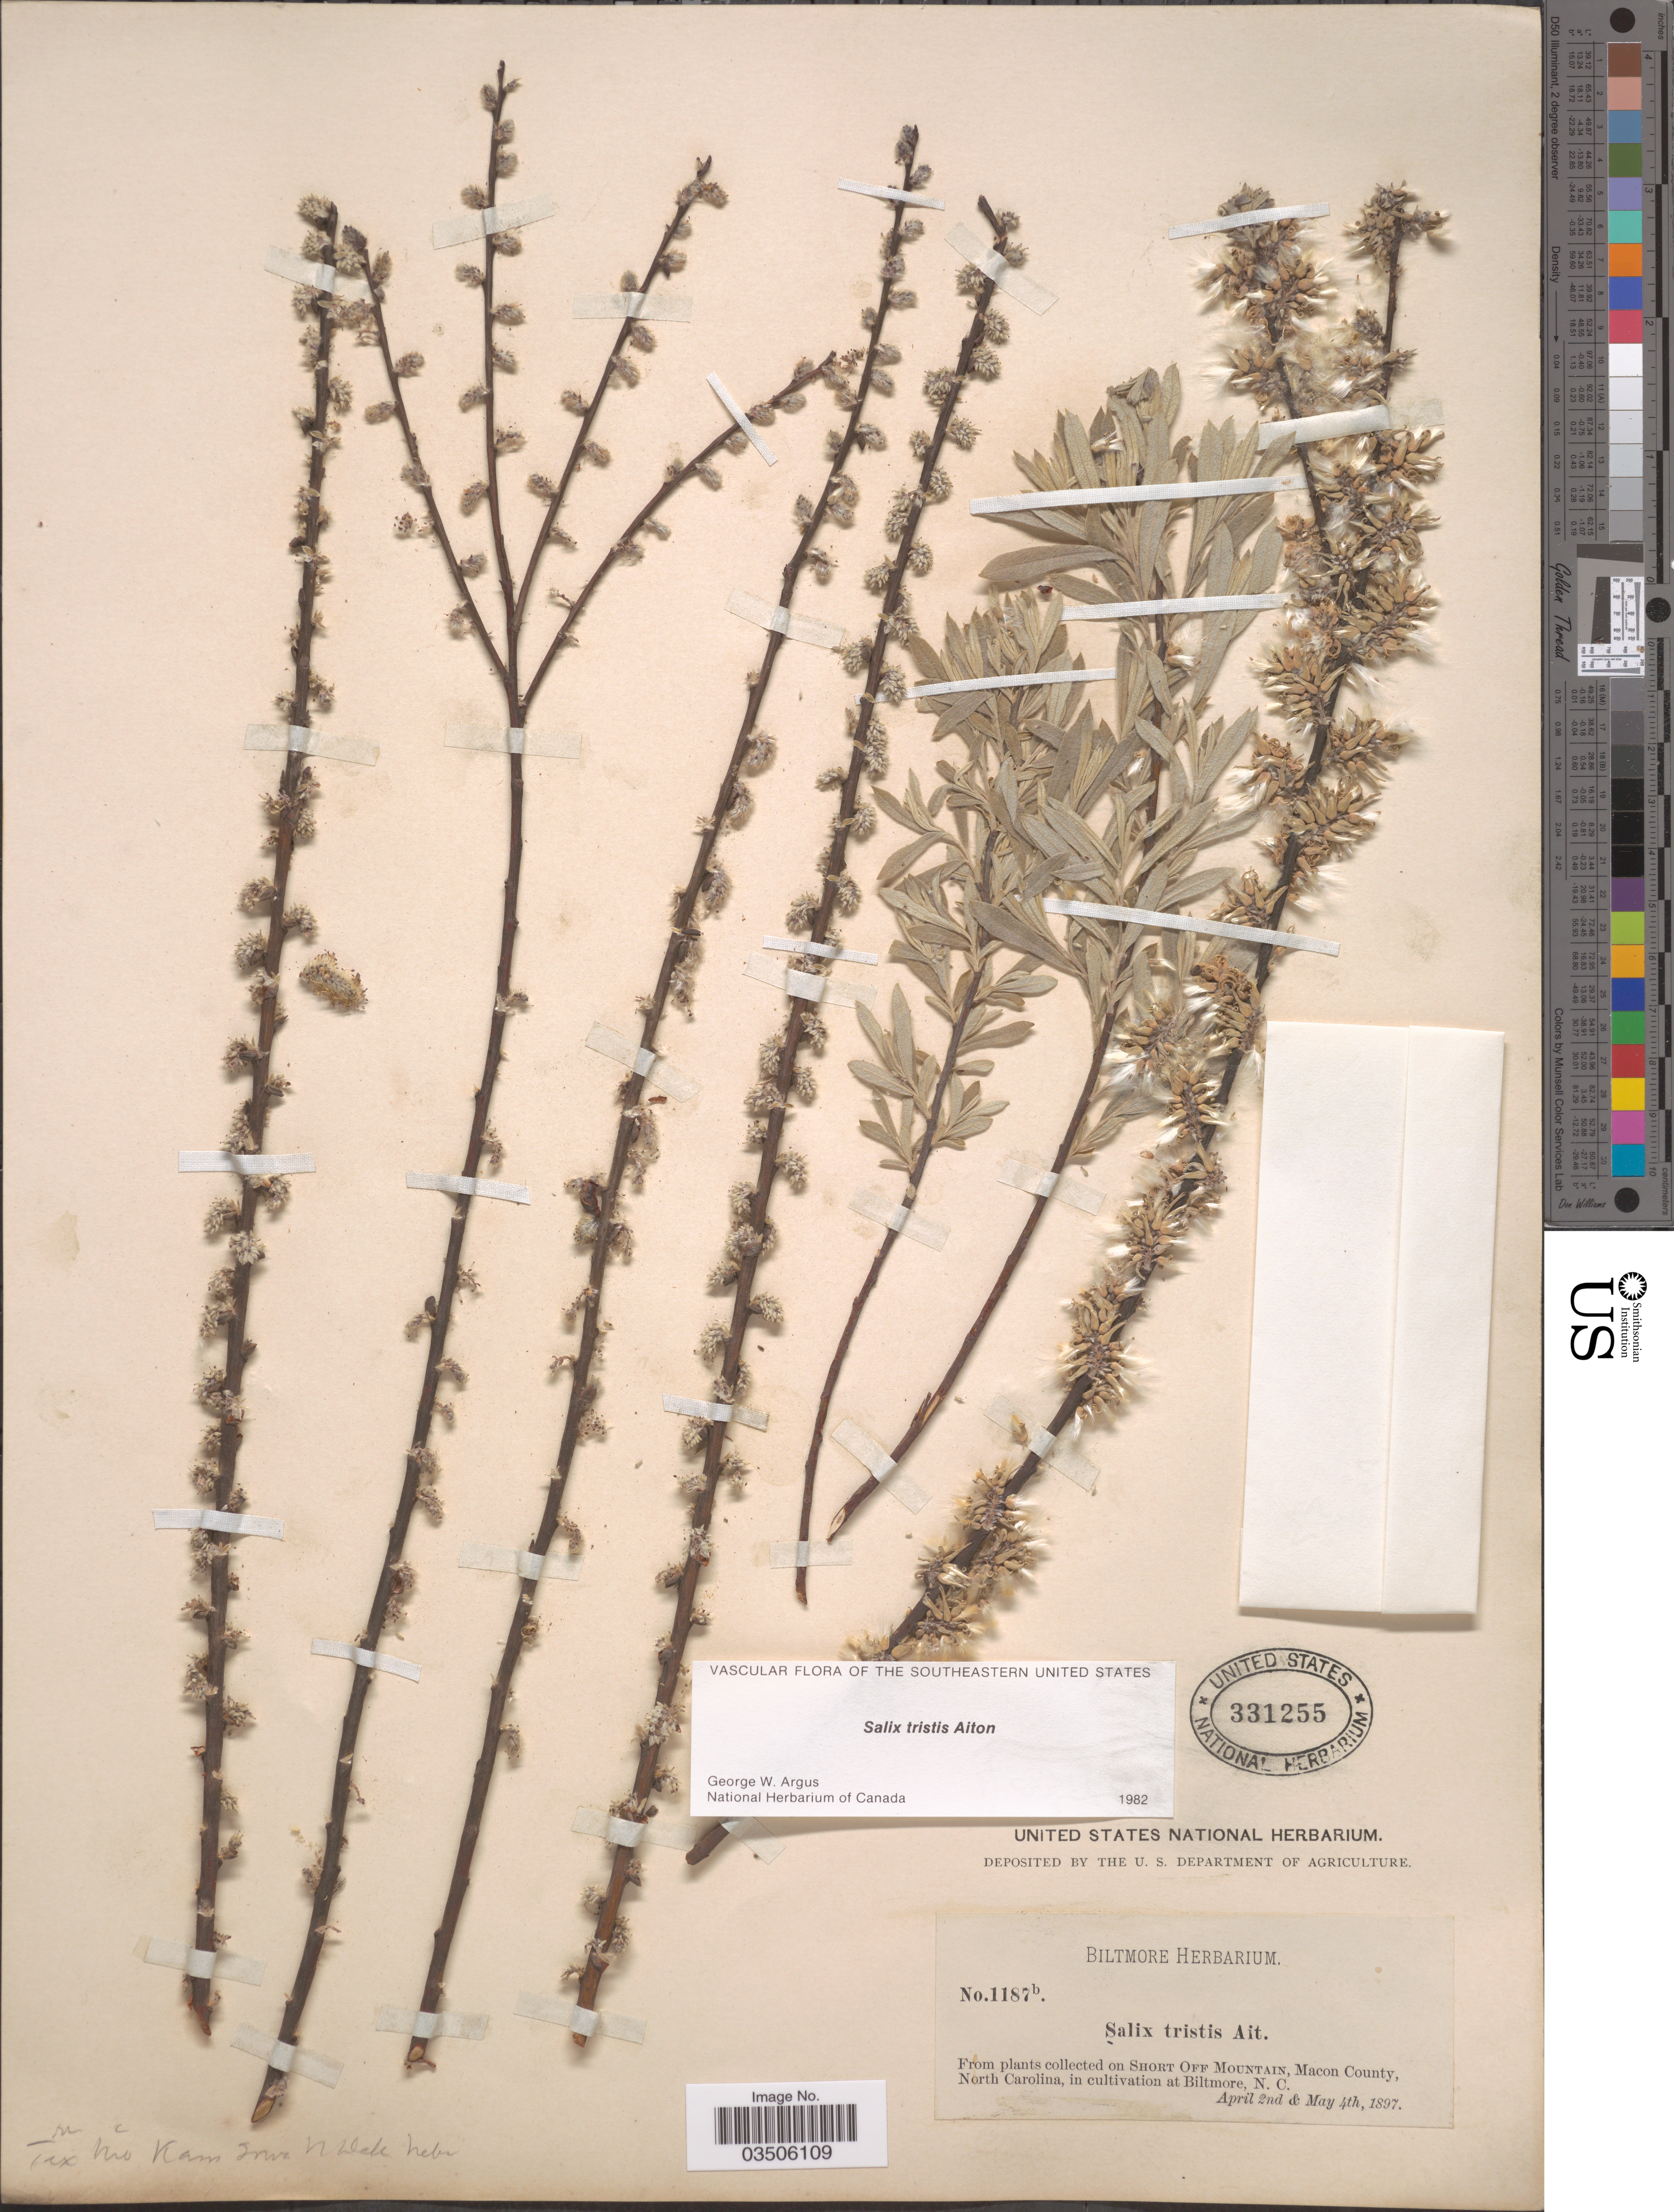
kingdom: Plantae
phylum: Tracheophyta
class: Magnoliopsida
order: Malpighiales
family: Salicaceae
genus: Salix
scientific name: Salix tristis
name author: Aiton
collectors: ex herb. Biltmore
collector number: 1187b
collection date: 1897-04-02/1897-05-04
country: United States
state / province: North Carolina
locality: On Short Off Mountain, Macon County. [unsure placement] At Biltmore.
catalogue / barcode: US 331255